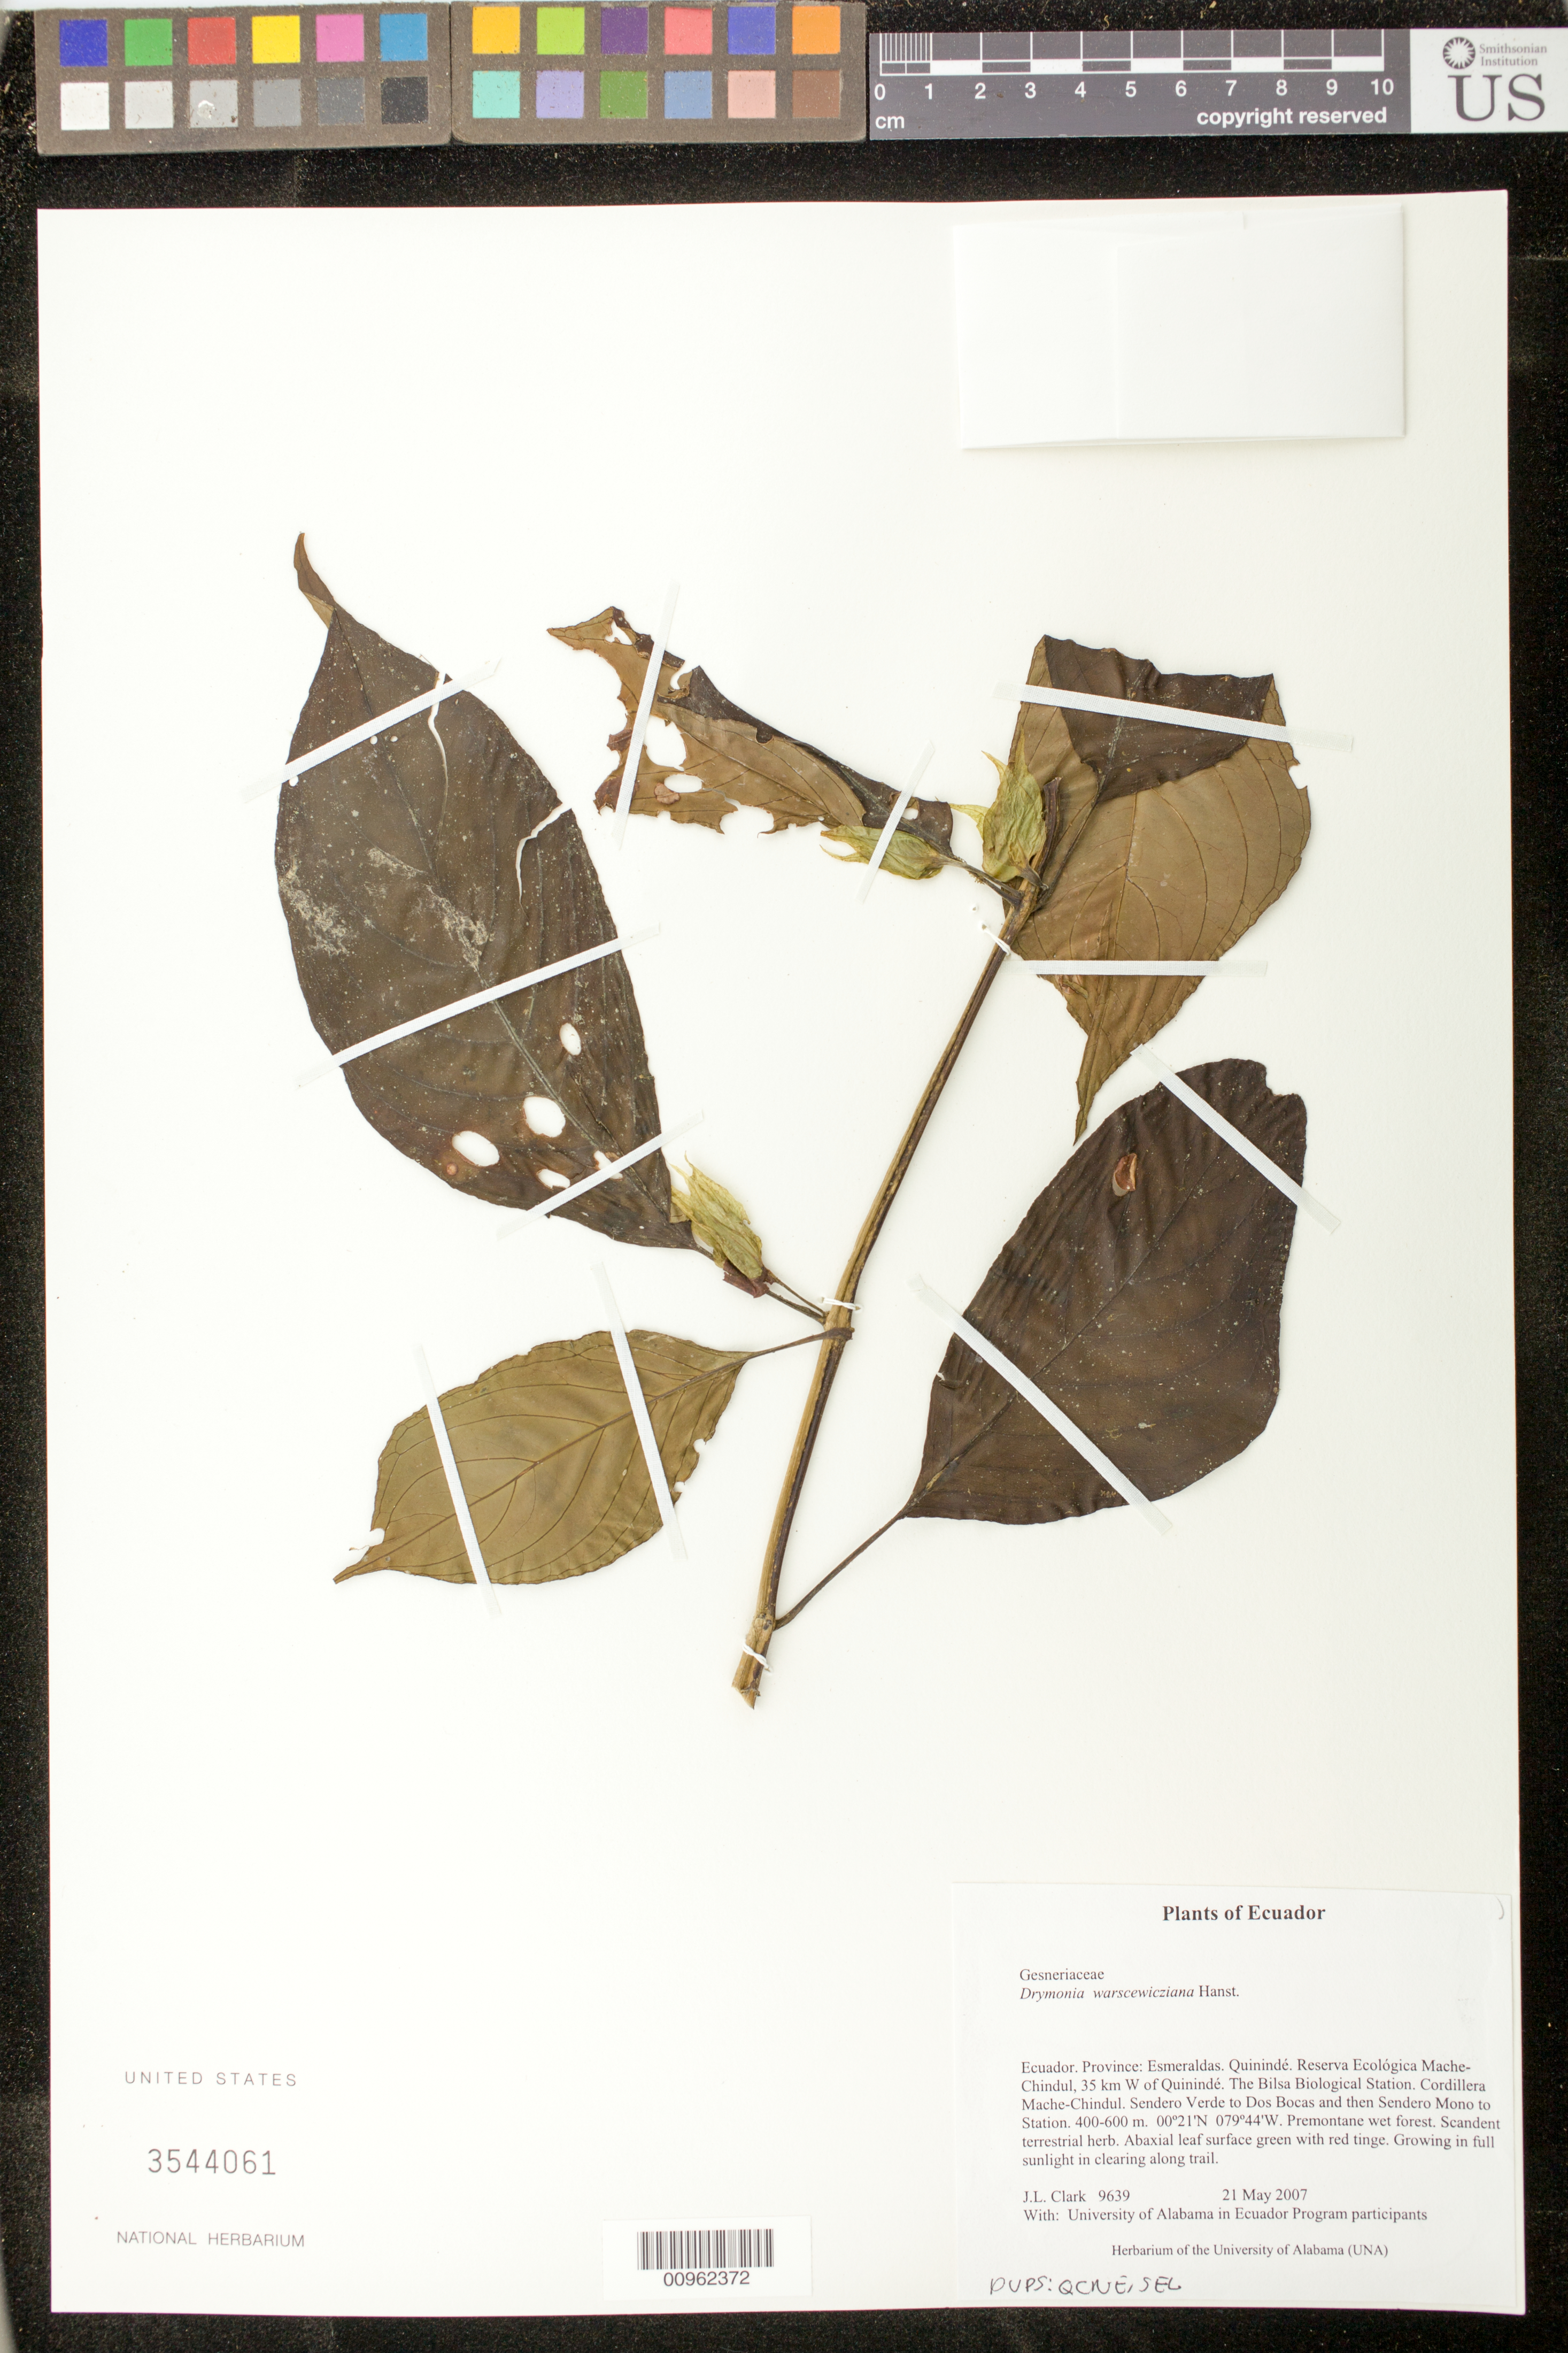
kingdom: Plantae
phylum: Tracheophyta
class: Magnoliopsida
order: Lamiales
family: Gesneriaceae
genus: Drymonia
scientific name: Drymonia warszewicziana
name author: Hanst.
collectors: J. L. Clark & University of Alabama in Ecuador Program participants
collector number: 9639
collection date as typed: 21 May 2007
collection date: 2007-05-21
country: Ecuador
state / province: Esmeraldas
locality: Quinindé. Reserva Ecológica Mache-Chindul, 35 km W of Quinindé. The Bilsa Biological Station. Cordillera Mache-Chindul. Sendero Verde to Dos Bocas and then Sendero Mono to Station.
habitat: Premontane wet forest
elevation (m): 400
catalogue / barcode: US 3544061